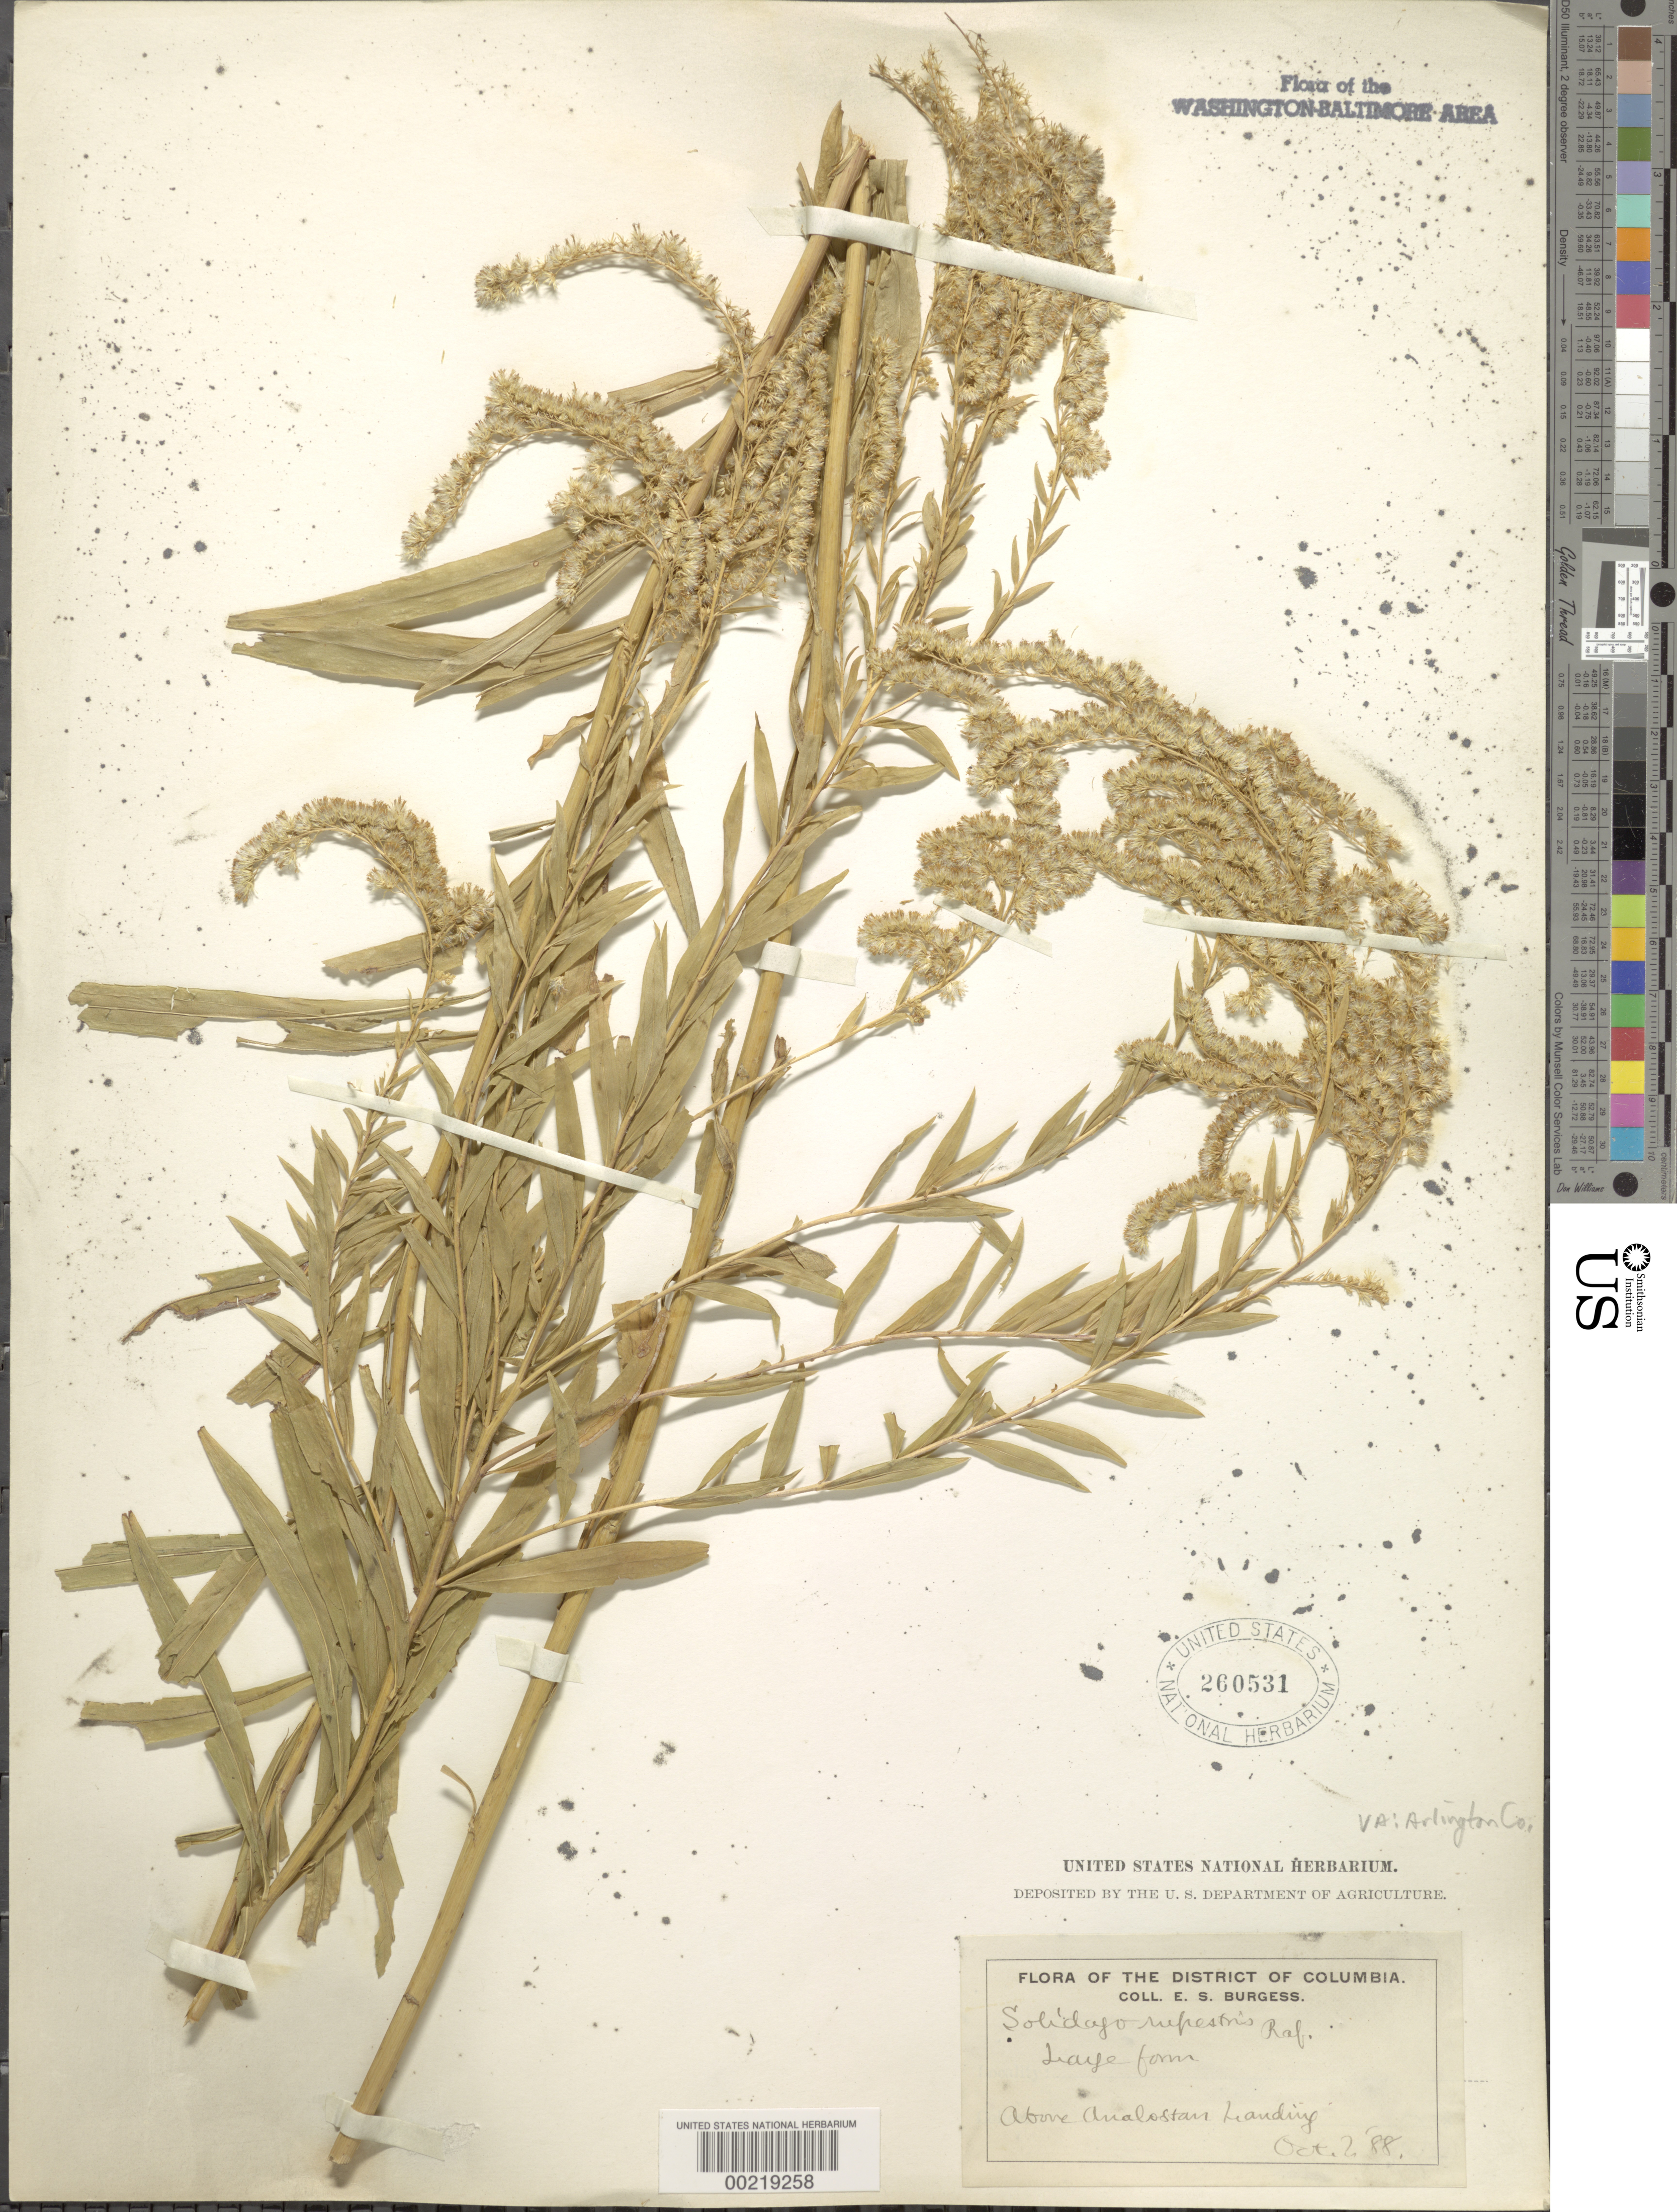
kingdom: Plantae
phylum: Tracheophyta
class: Magnoliopsida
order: Asterales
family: Asteraceae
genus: Solidago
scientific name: Solidago rupestris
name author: Raf.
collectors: E. Burgess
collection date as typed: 02 Oct 1888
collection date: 1888-10-02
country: United States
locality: Above Roosevelt Island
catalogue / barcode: US 260531